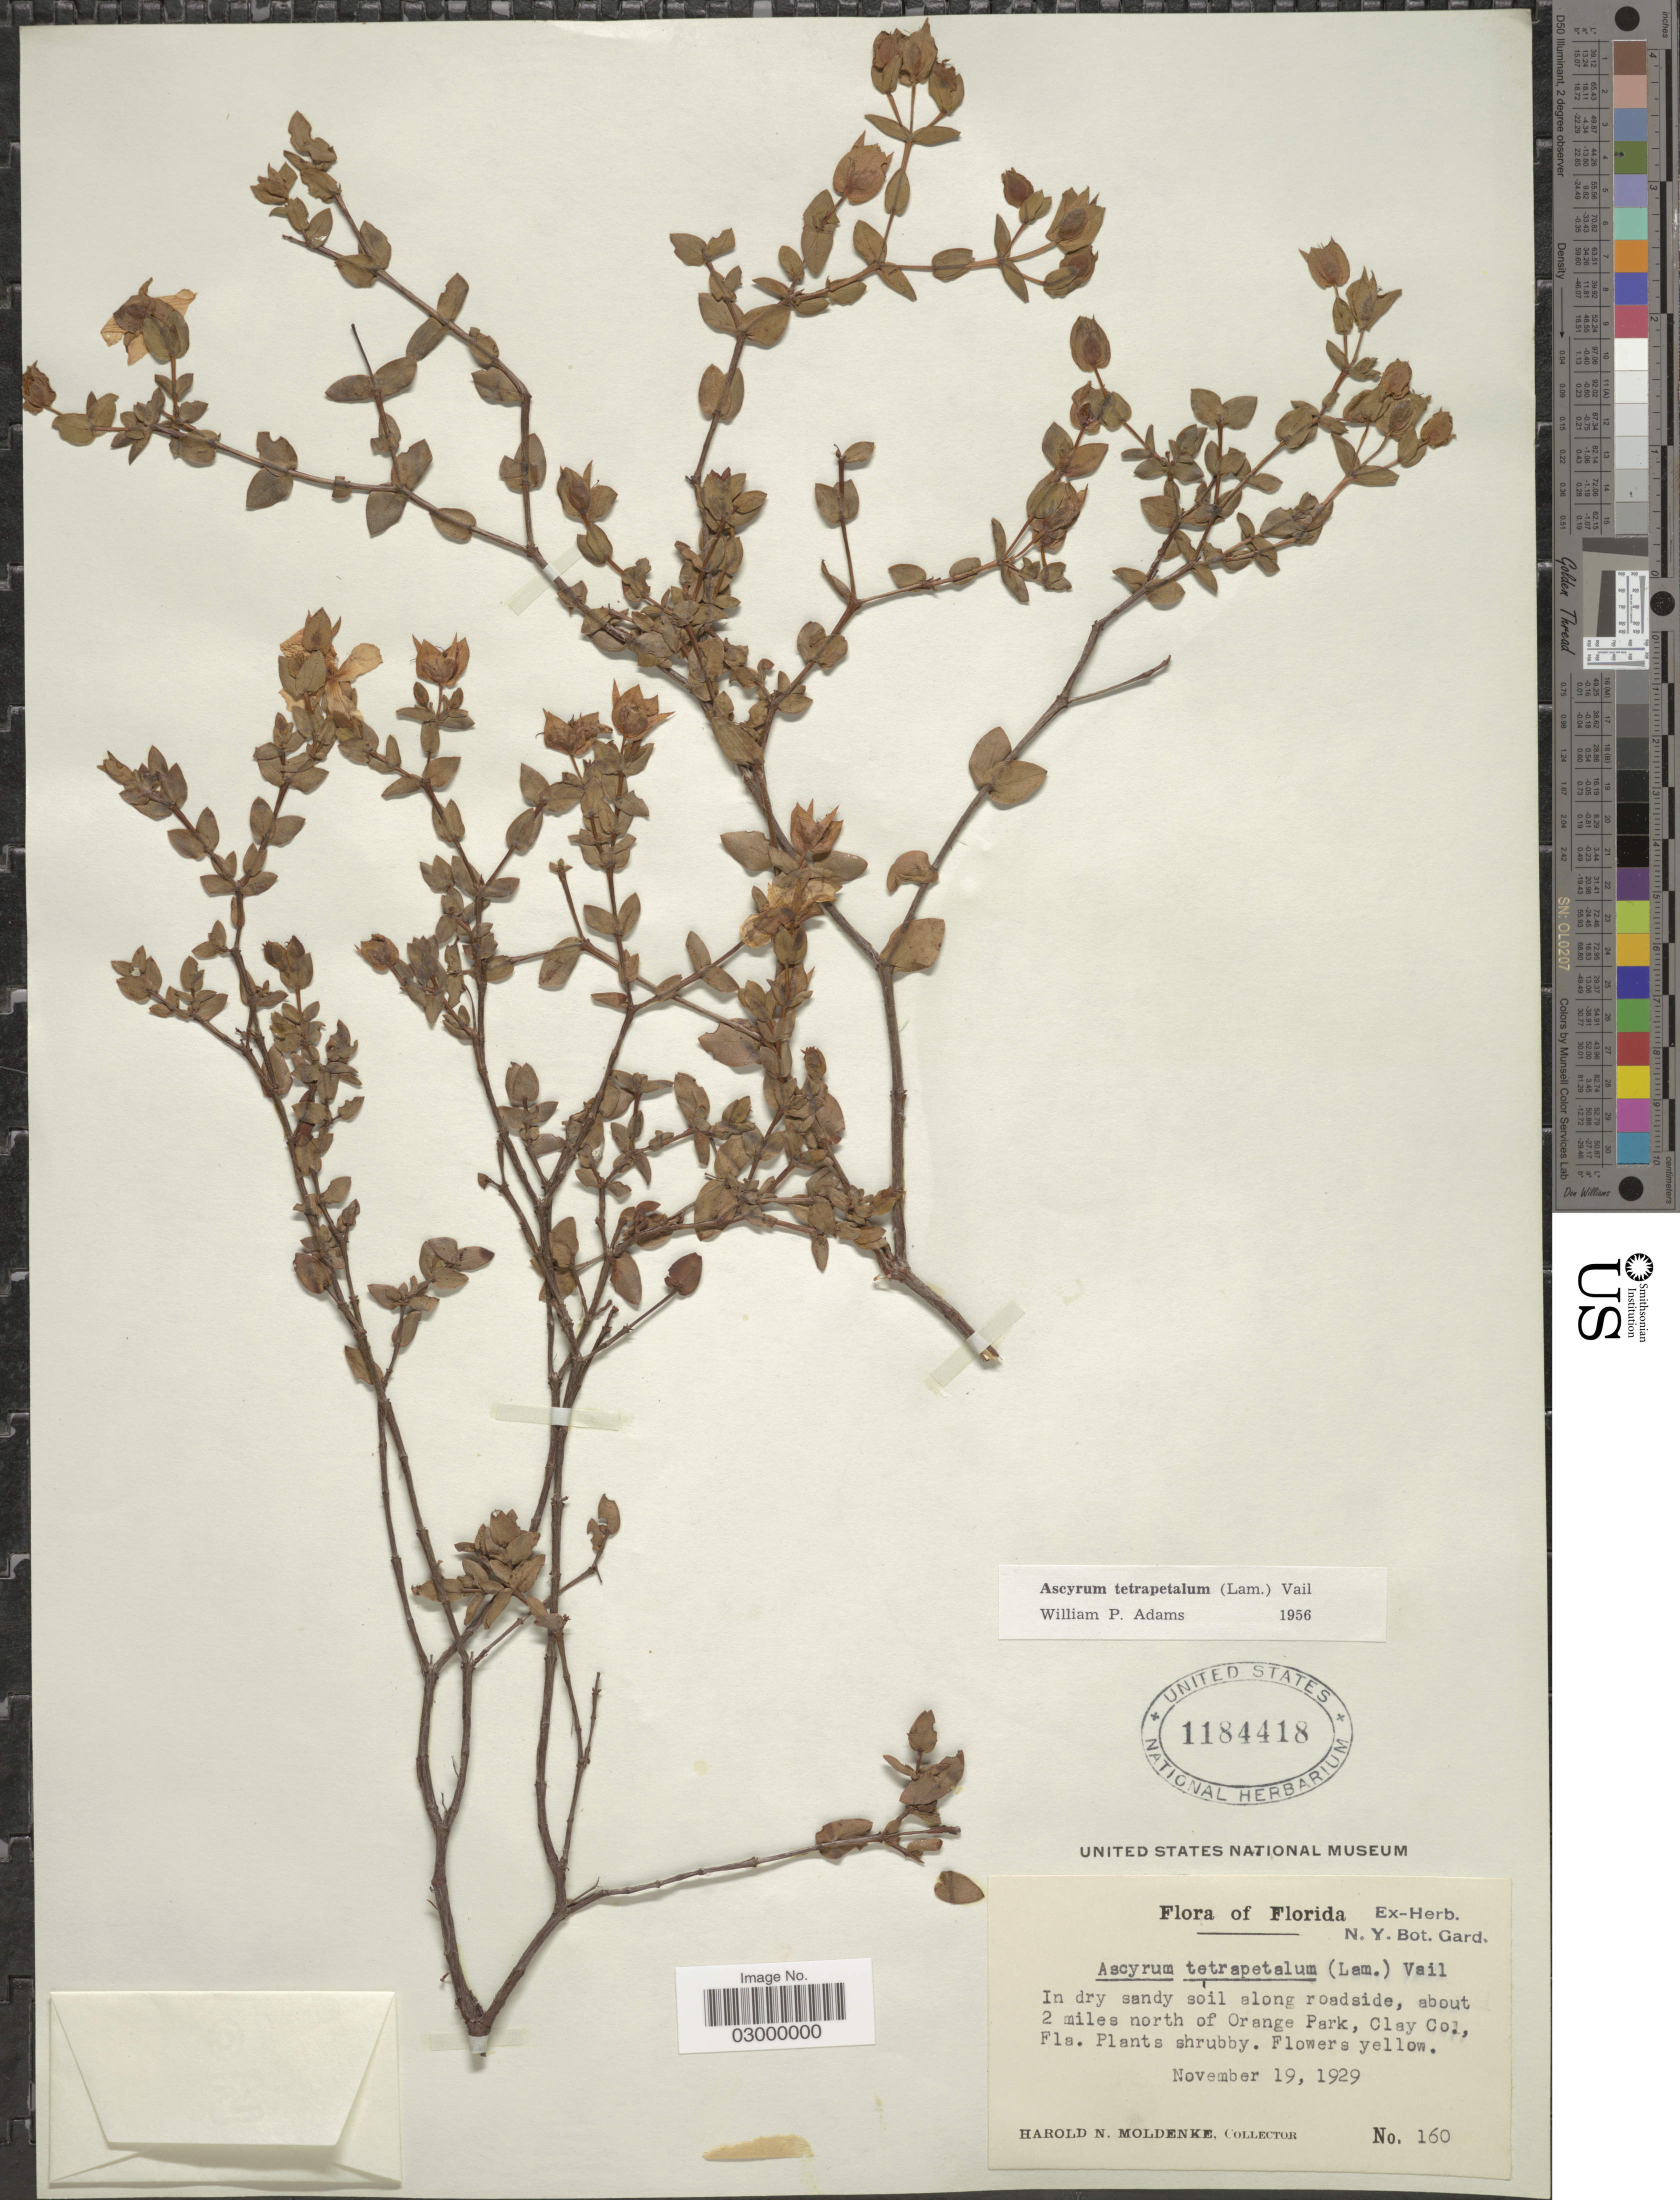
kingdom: Plantae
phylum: Tracheophyta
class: Magnoliopsida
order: Malpighiales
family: Hypericaceae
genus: Hypericum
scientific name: Hypericum tetrapetalum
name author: Lam.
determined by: Strong, Mark T., (BOT), Smithsonian Institution - National Museum of Natural History (UNITED STATES)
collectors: H. N. Moldenke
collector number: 160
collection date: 1929-11-19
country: United States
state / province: Florida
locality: In dry sandy soil along roadside, about 2 miles north of Orange Park, Clay Co.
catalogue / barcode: US 1184418